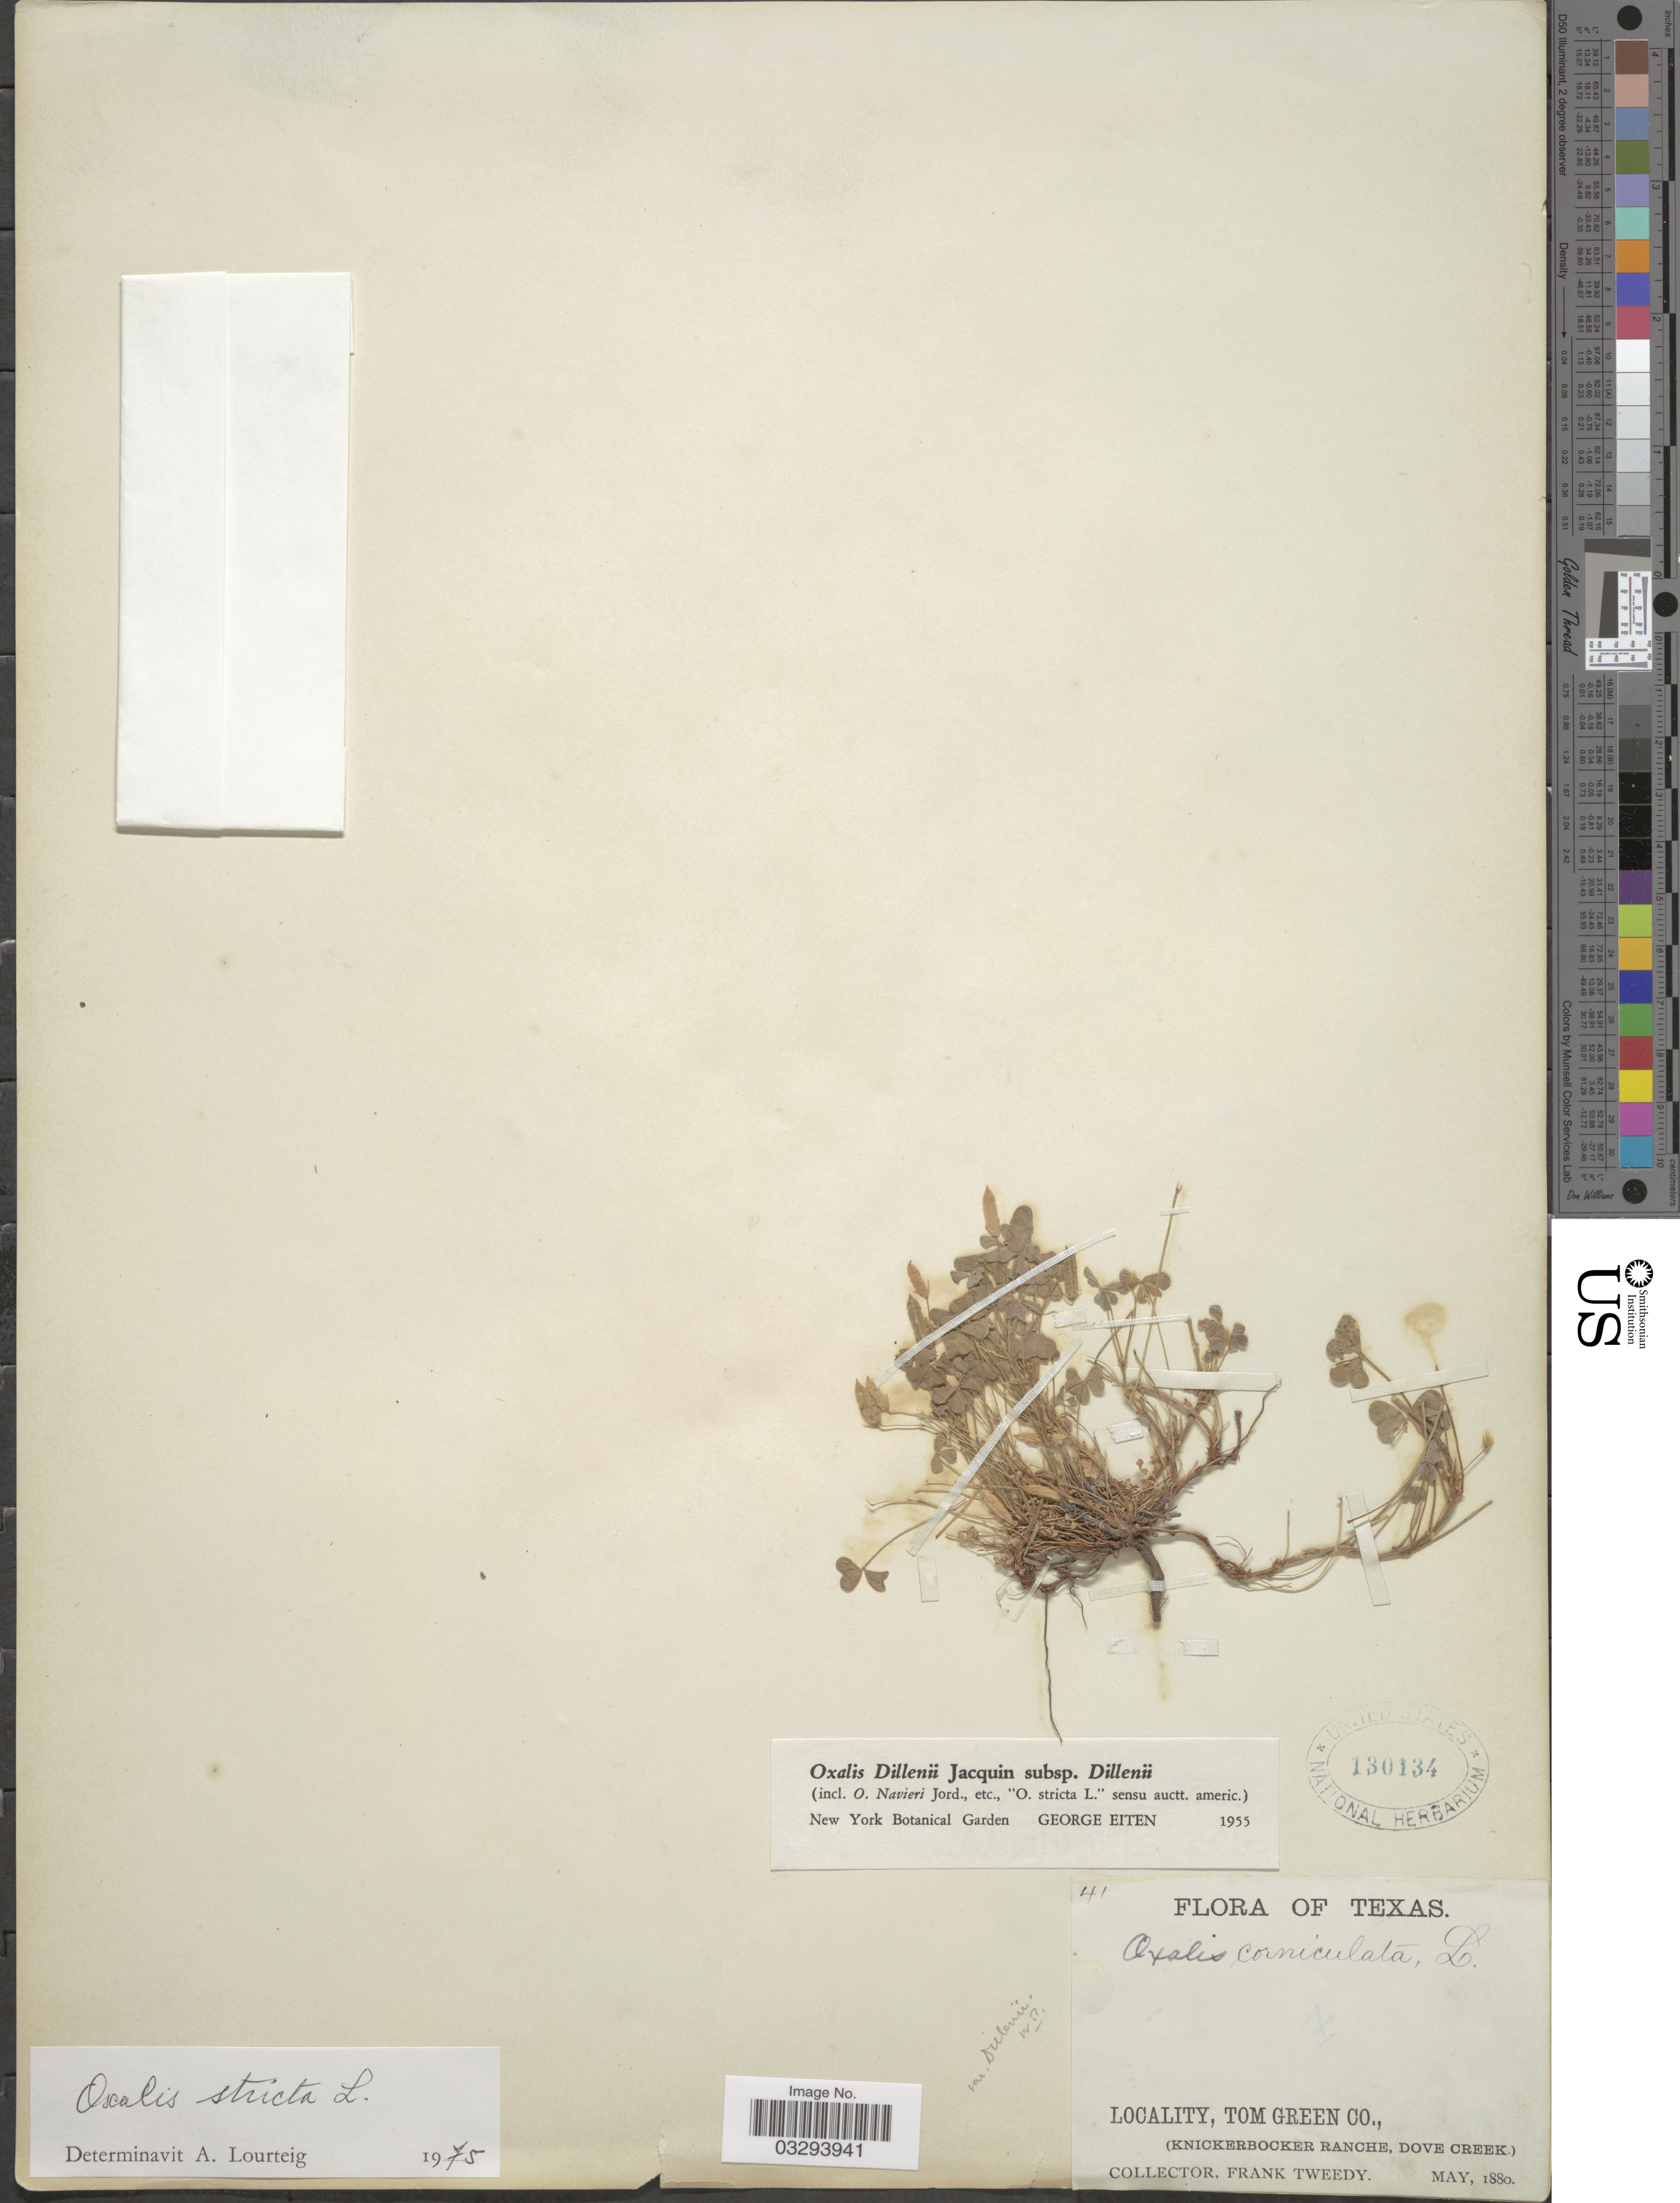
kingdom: Plantae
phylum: Tracheophyta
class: Magnoliopsida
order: Oxalidales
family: Oxalidaceae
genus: Oxalis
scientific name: Oxalis stricta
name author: L.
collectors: F. Tweedy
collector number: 41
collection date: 1880-05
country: United States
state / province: Texas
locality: Tom Green Co., (Knickerbocker Ranche, Dove Creek).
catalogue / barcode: US 130134